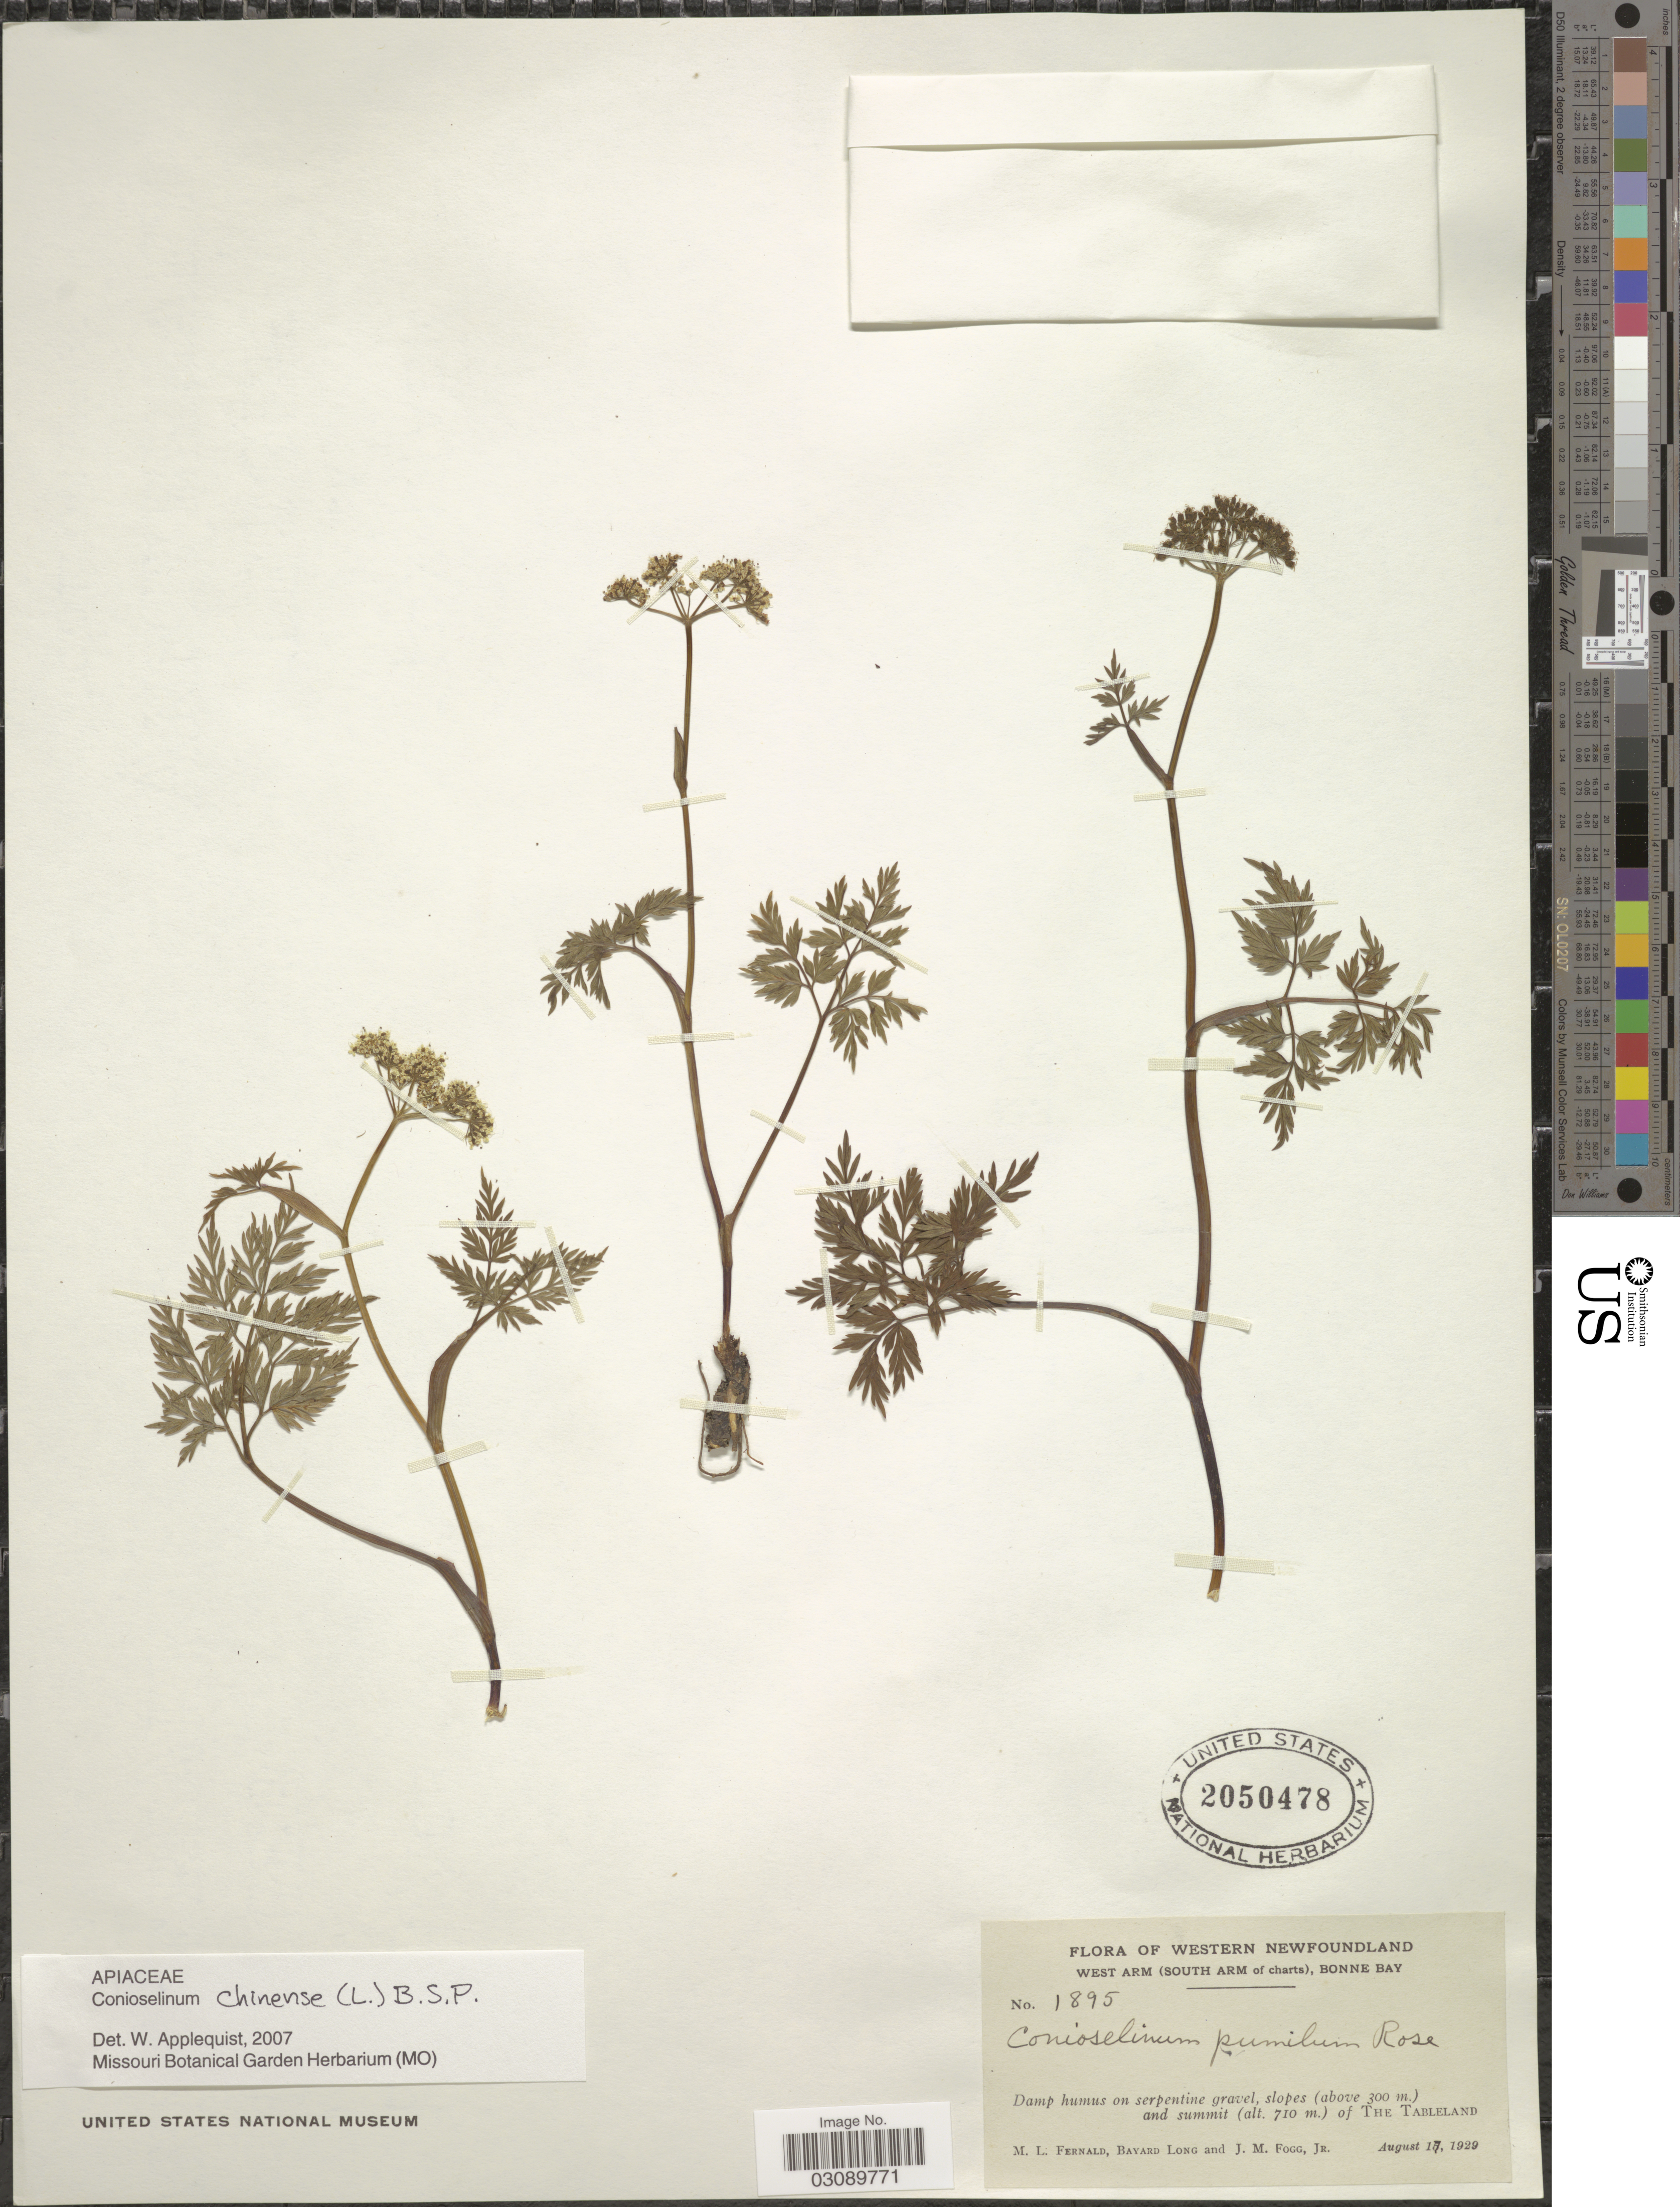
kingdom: Plantae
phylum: Tracheophyta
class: Magnoliopsida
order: Apiales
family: Apiaceae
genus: Conioselinum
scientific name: Conioselinum chinense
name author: (L.) Britton et al.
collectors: M. L. Fernald, B. Long & J. Fogg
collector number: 1895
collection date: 1929-08-17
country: Canada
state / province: Newfoundland and Labrador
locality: Western Newfoundland, West Arm (South Arm of charts), Bonne Bay. Slopes and summit of The Tableland.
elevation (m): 300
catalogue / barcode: US 2050478